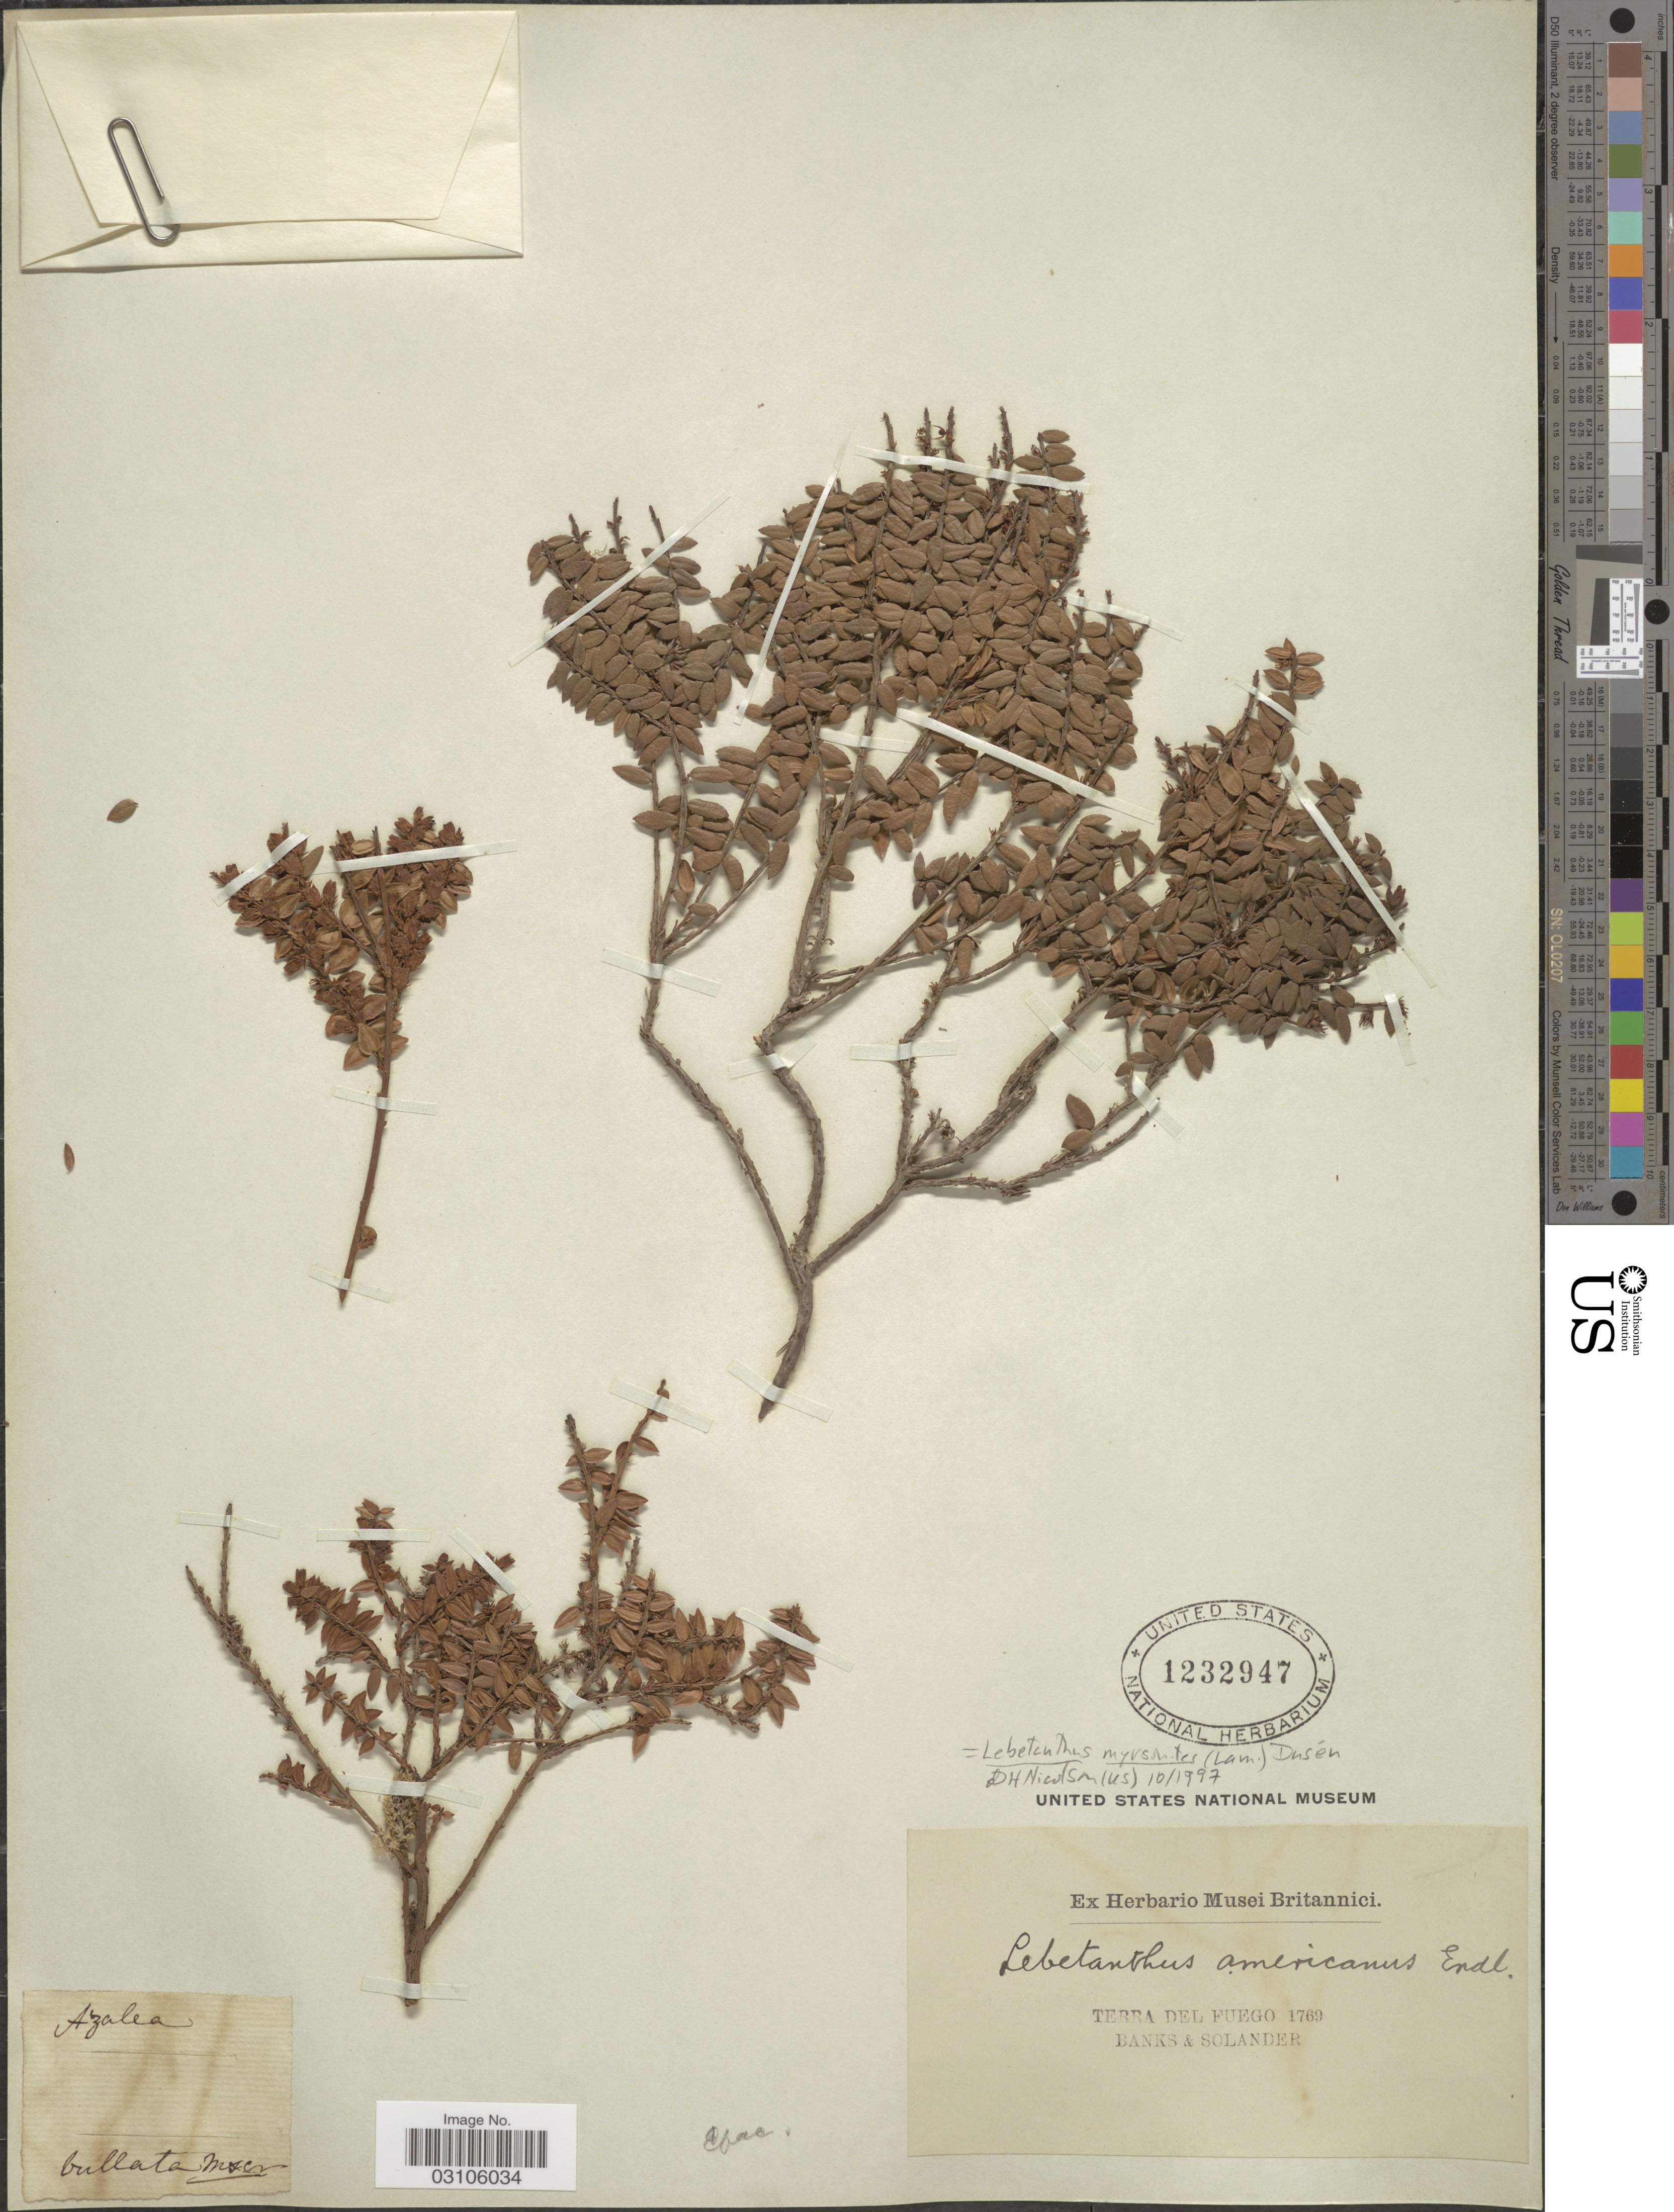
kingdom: Plantae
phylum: Tracheophyta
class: Magnoliopsida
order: Ericales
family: Ericaceae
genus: Lebetanthus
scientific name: Lebetanthus myrsinites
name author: (Lam.) Dusén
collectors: -- Banks & -- Solander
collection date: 1769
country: Argentina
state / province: Tierra del Fuego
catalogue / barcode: US 1232947